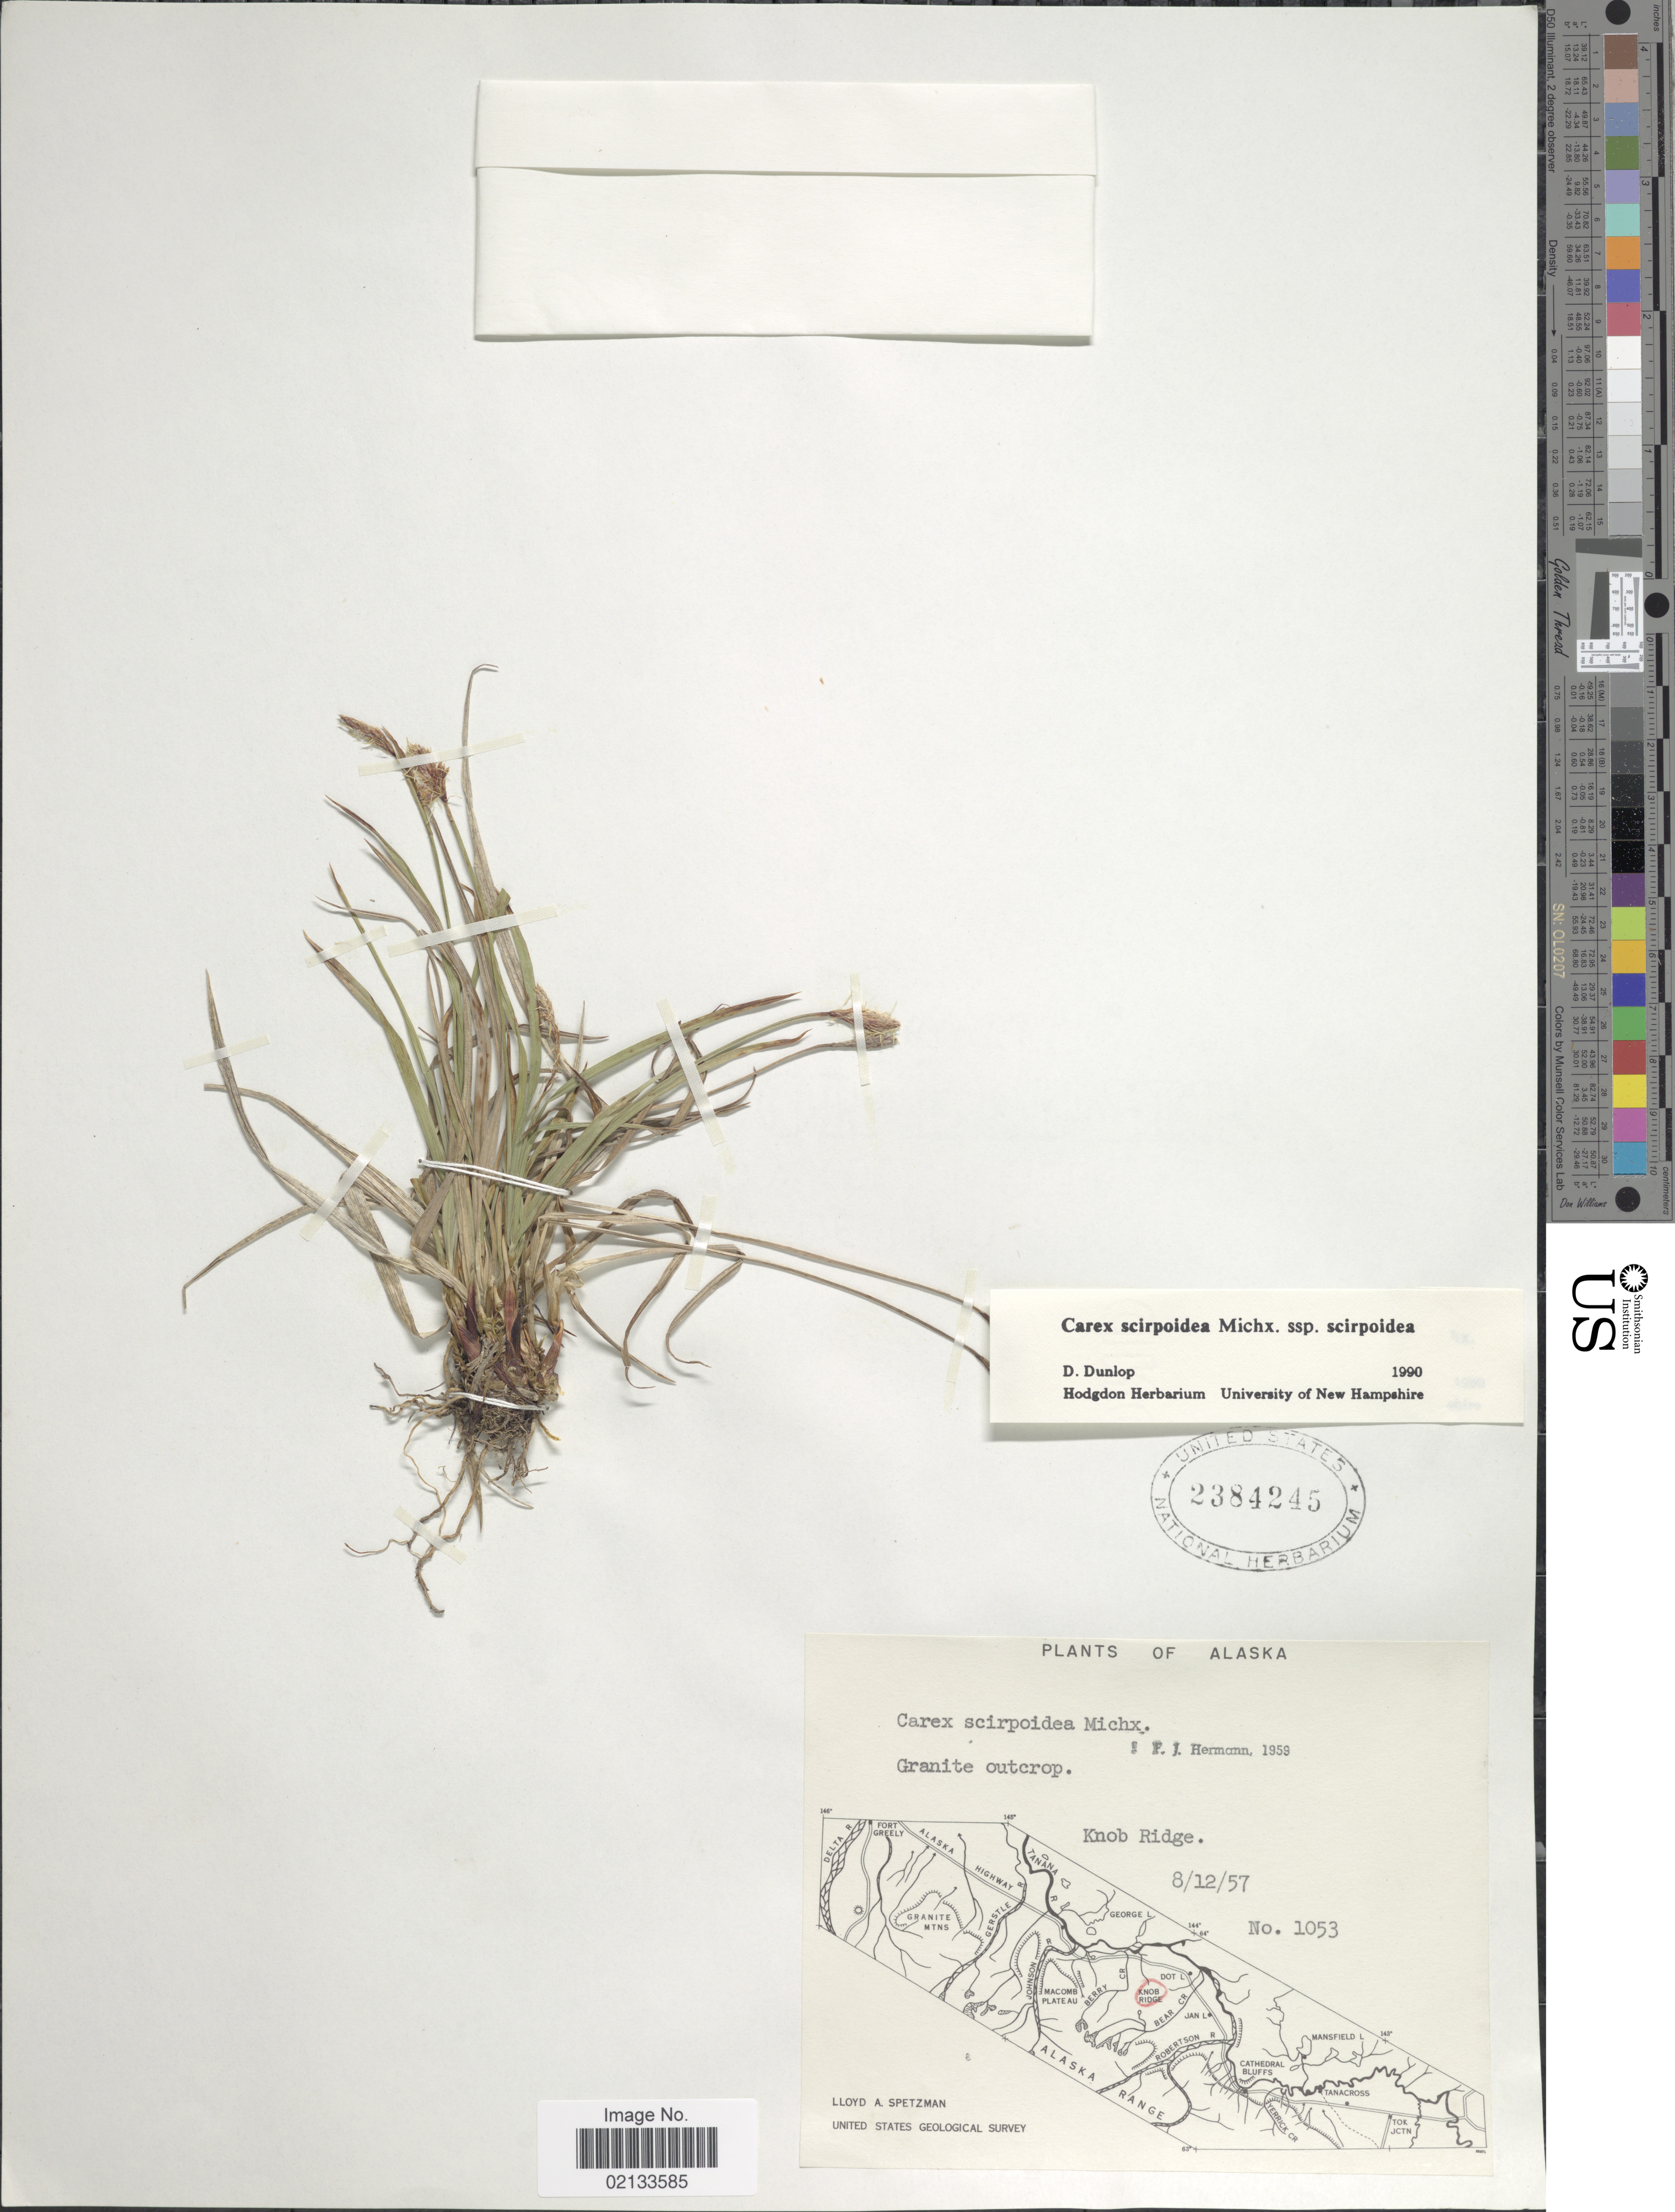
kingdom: Plantae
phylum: Tracheophyta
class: Liliopsida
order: Poales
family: Cyperaceae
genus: Carex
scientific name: Carex scirpoidea subsp. scirpoidea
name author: Michx.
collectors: L. Spetzman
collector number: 1053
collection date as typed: Transcribed d/m/y: 12/8/57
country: United States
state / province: Alaska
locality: Granite outcrop, Knob Ridge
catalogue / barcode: US 2384245